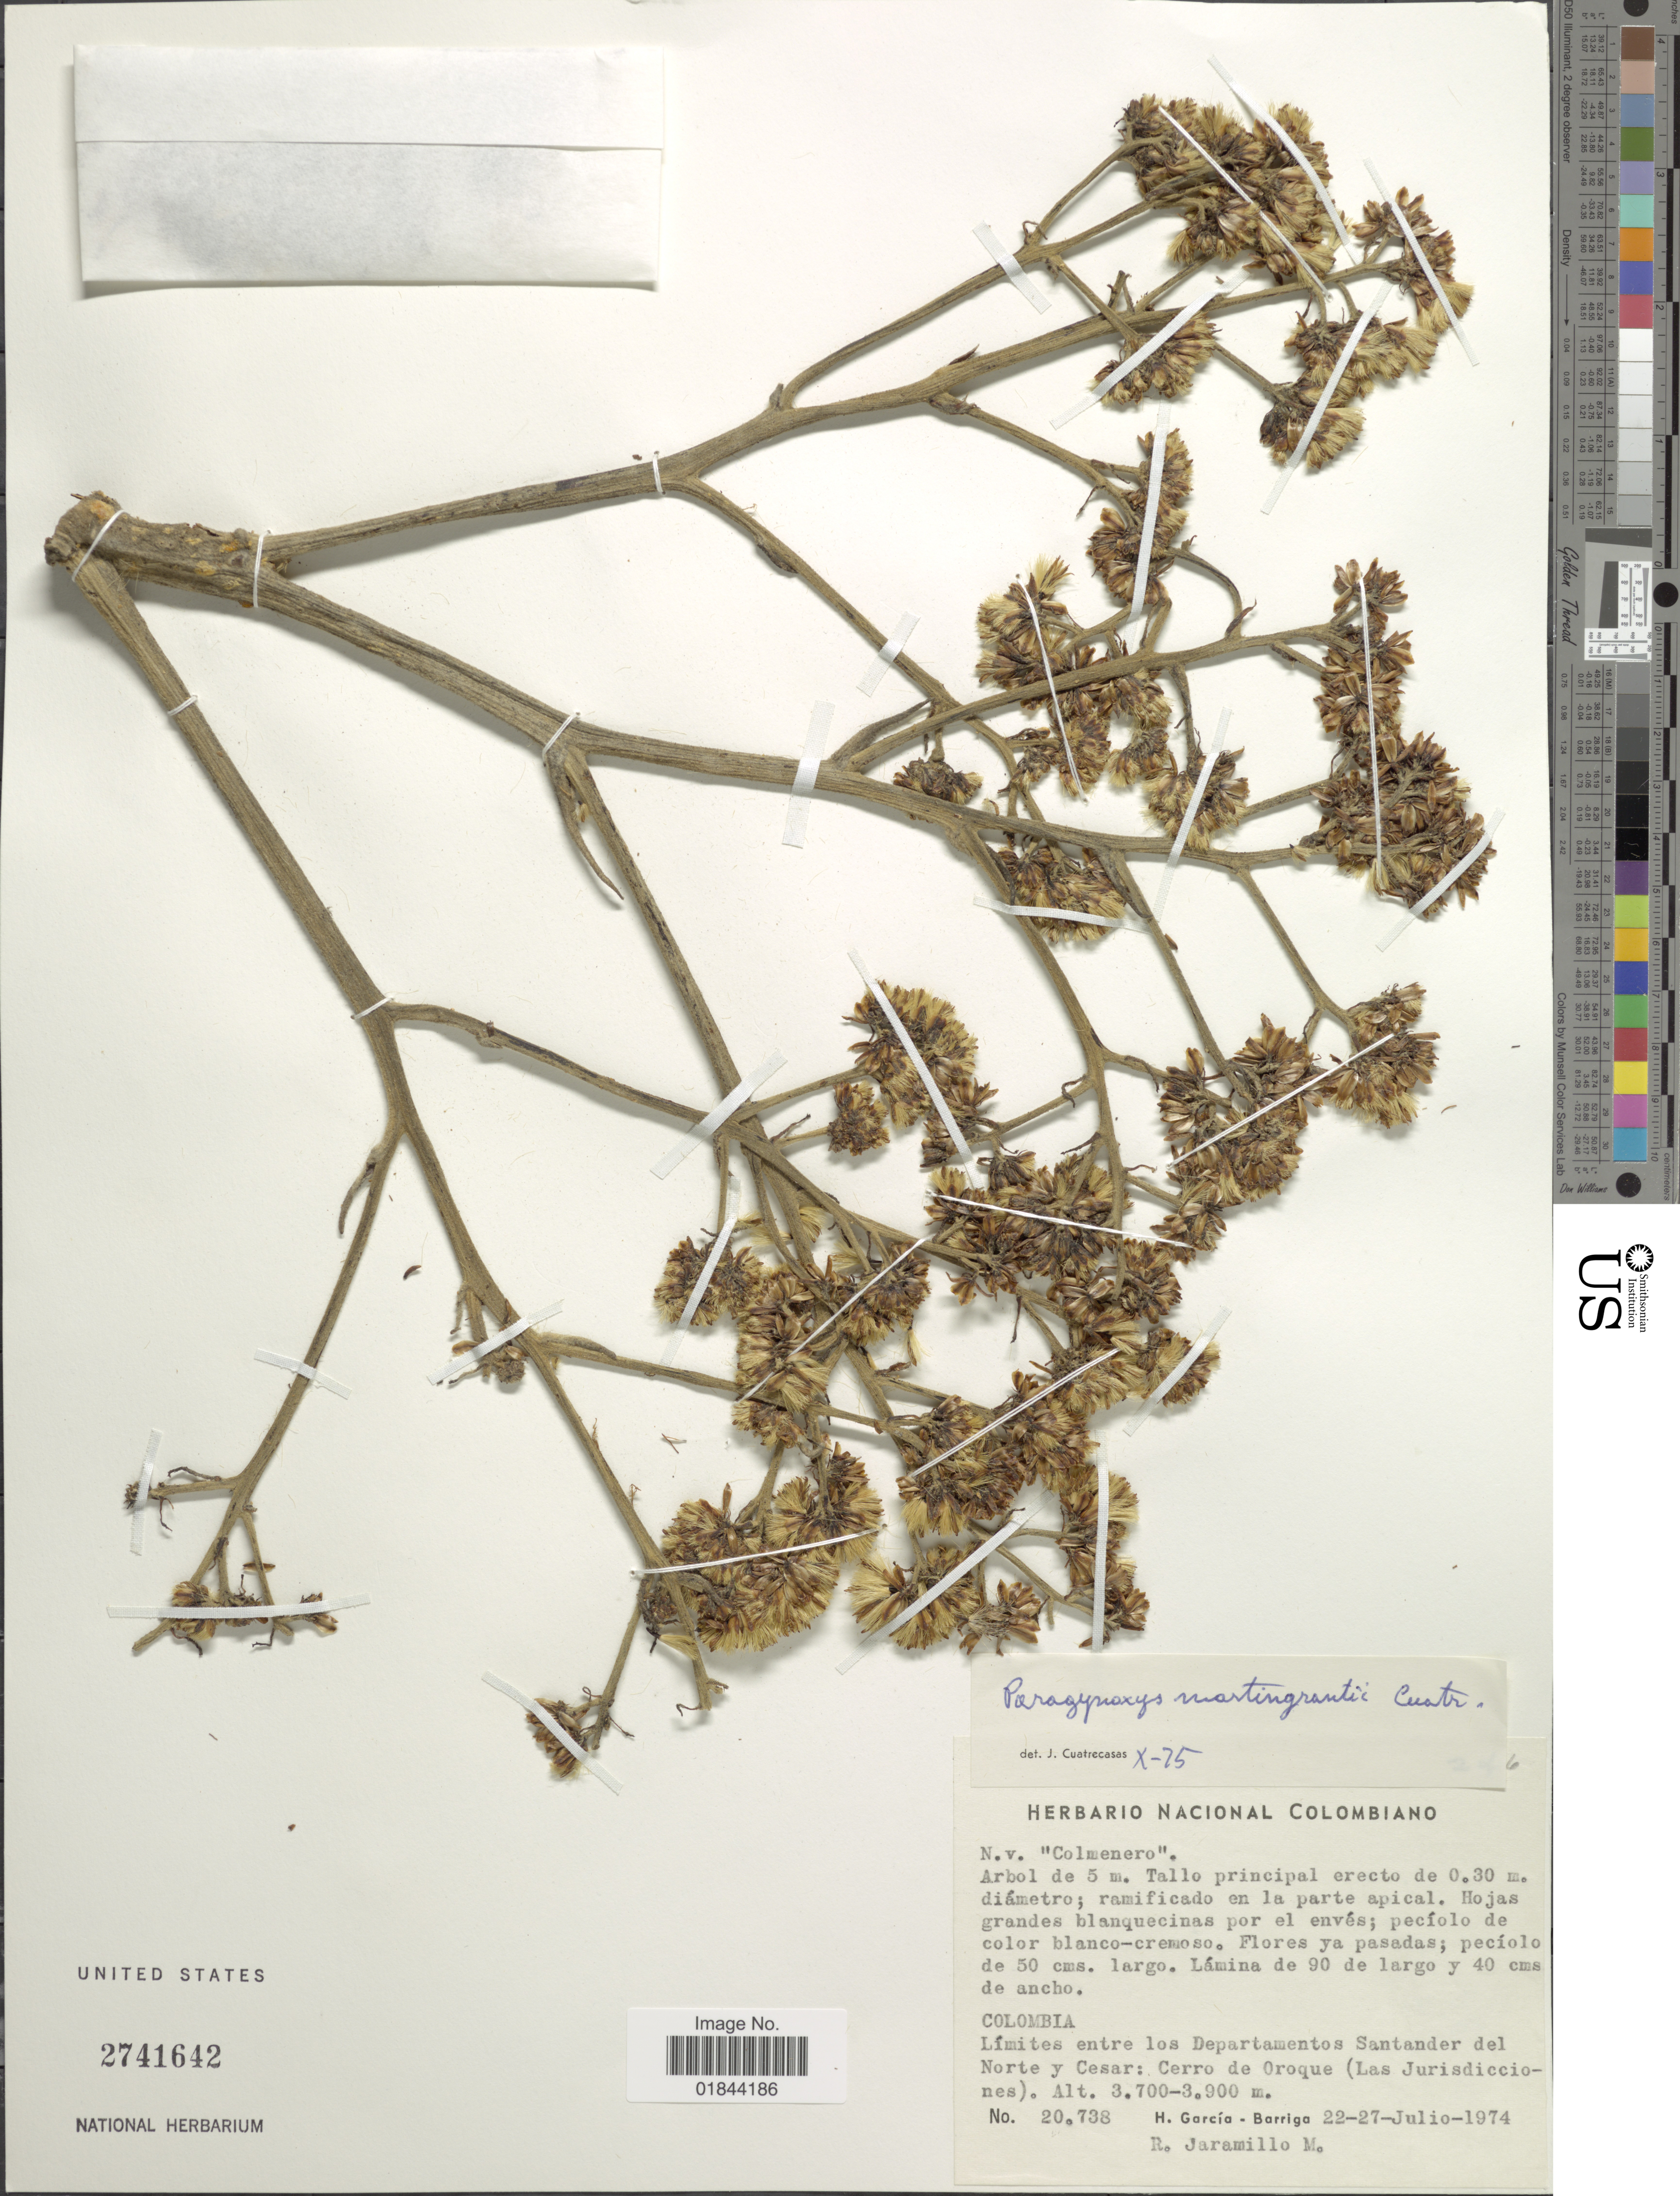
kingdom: Plantae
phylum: Tracheophyta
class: Magnoliopsida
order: Asterales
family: Asteraceae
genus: Paragynoxys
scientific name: Paragynoxys martingrantii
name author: Cuatrec.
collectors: H. García Barriga & R. Jaramillo M.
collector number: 20738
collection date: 1974-07-22/1974-07-27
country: Colombia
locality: Limites entre los Departamento Santander del Norte y Cesar: Cerro de Oroque (Las Jurisdicciones)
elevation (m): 3700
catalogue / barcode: US 2741642